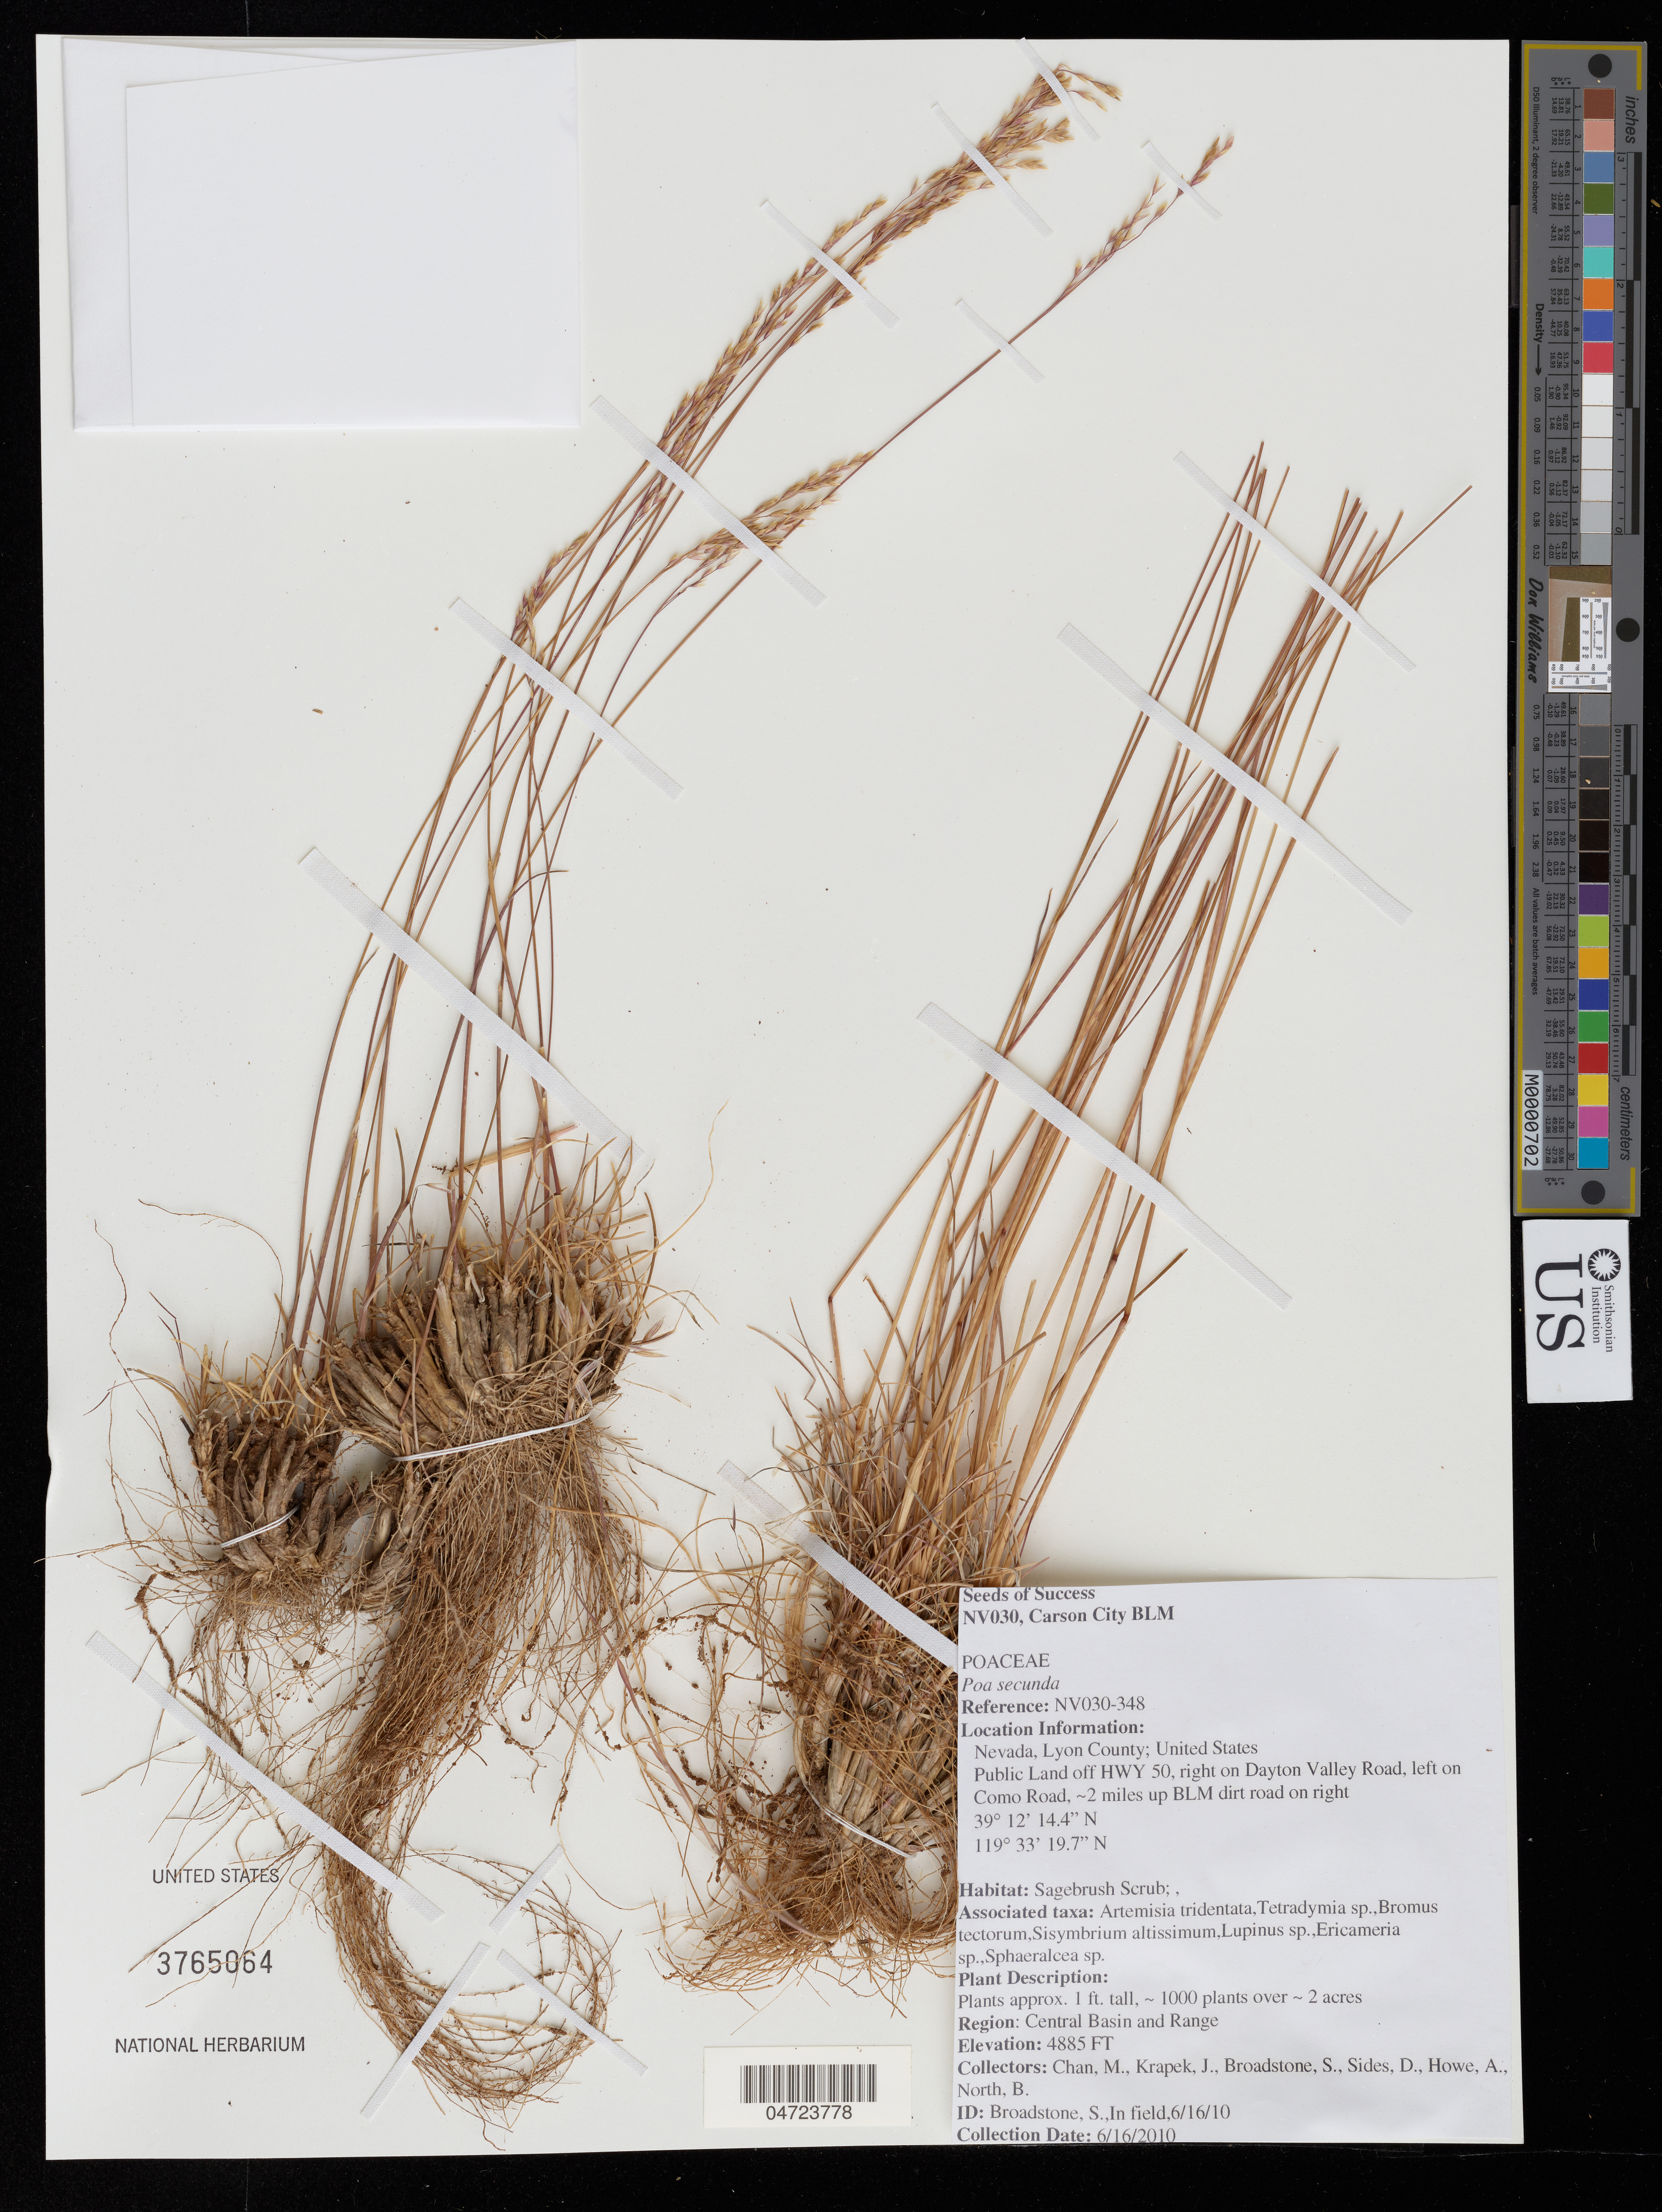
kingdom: Plantae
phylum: Tracheophyta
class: Liliopsida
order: Poales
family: Poaceae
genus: Poa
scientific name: Poa secunda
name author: J. Presl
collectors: M. Chan, J. Krapek, S. Broadstone, D. Sides & et al.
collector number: NV030-348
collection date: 2010-06-16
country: United States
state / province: Nevada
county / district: Lyon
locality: Lyon County. Public Land off HWY 50, right on Dayton Valley Road, left on Como Road, ~2 miles up BLM dirt road on right. Region: Central Basin and Range.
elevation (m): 1489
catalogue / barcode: US 3765064